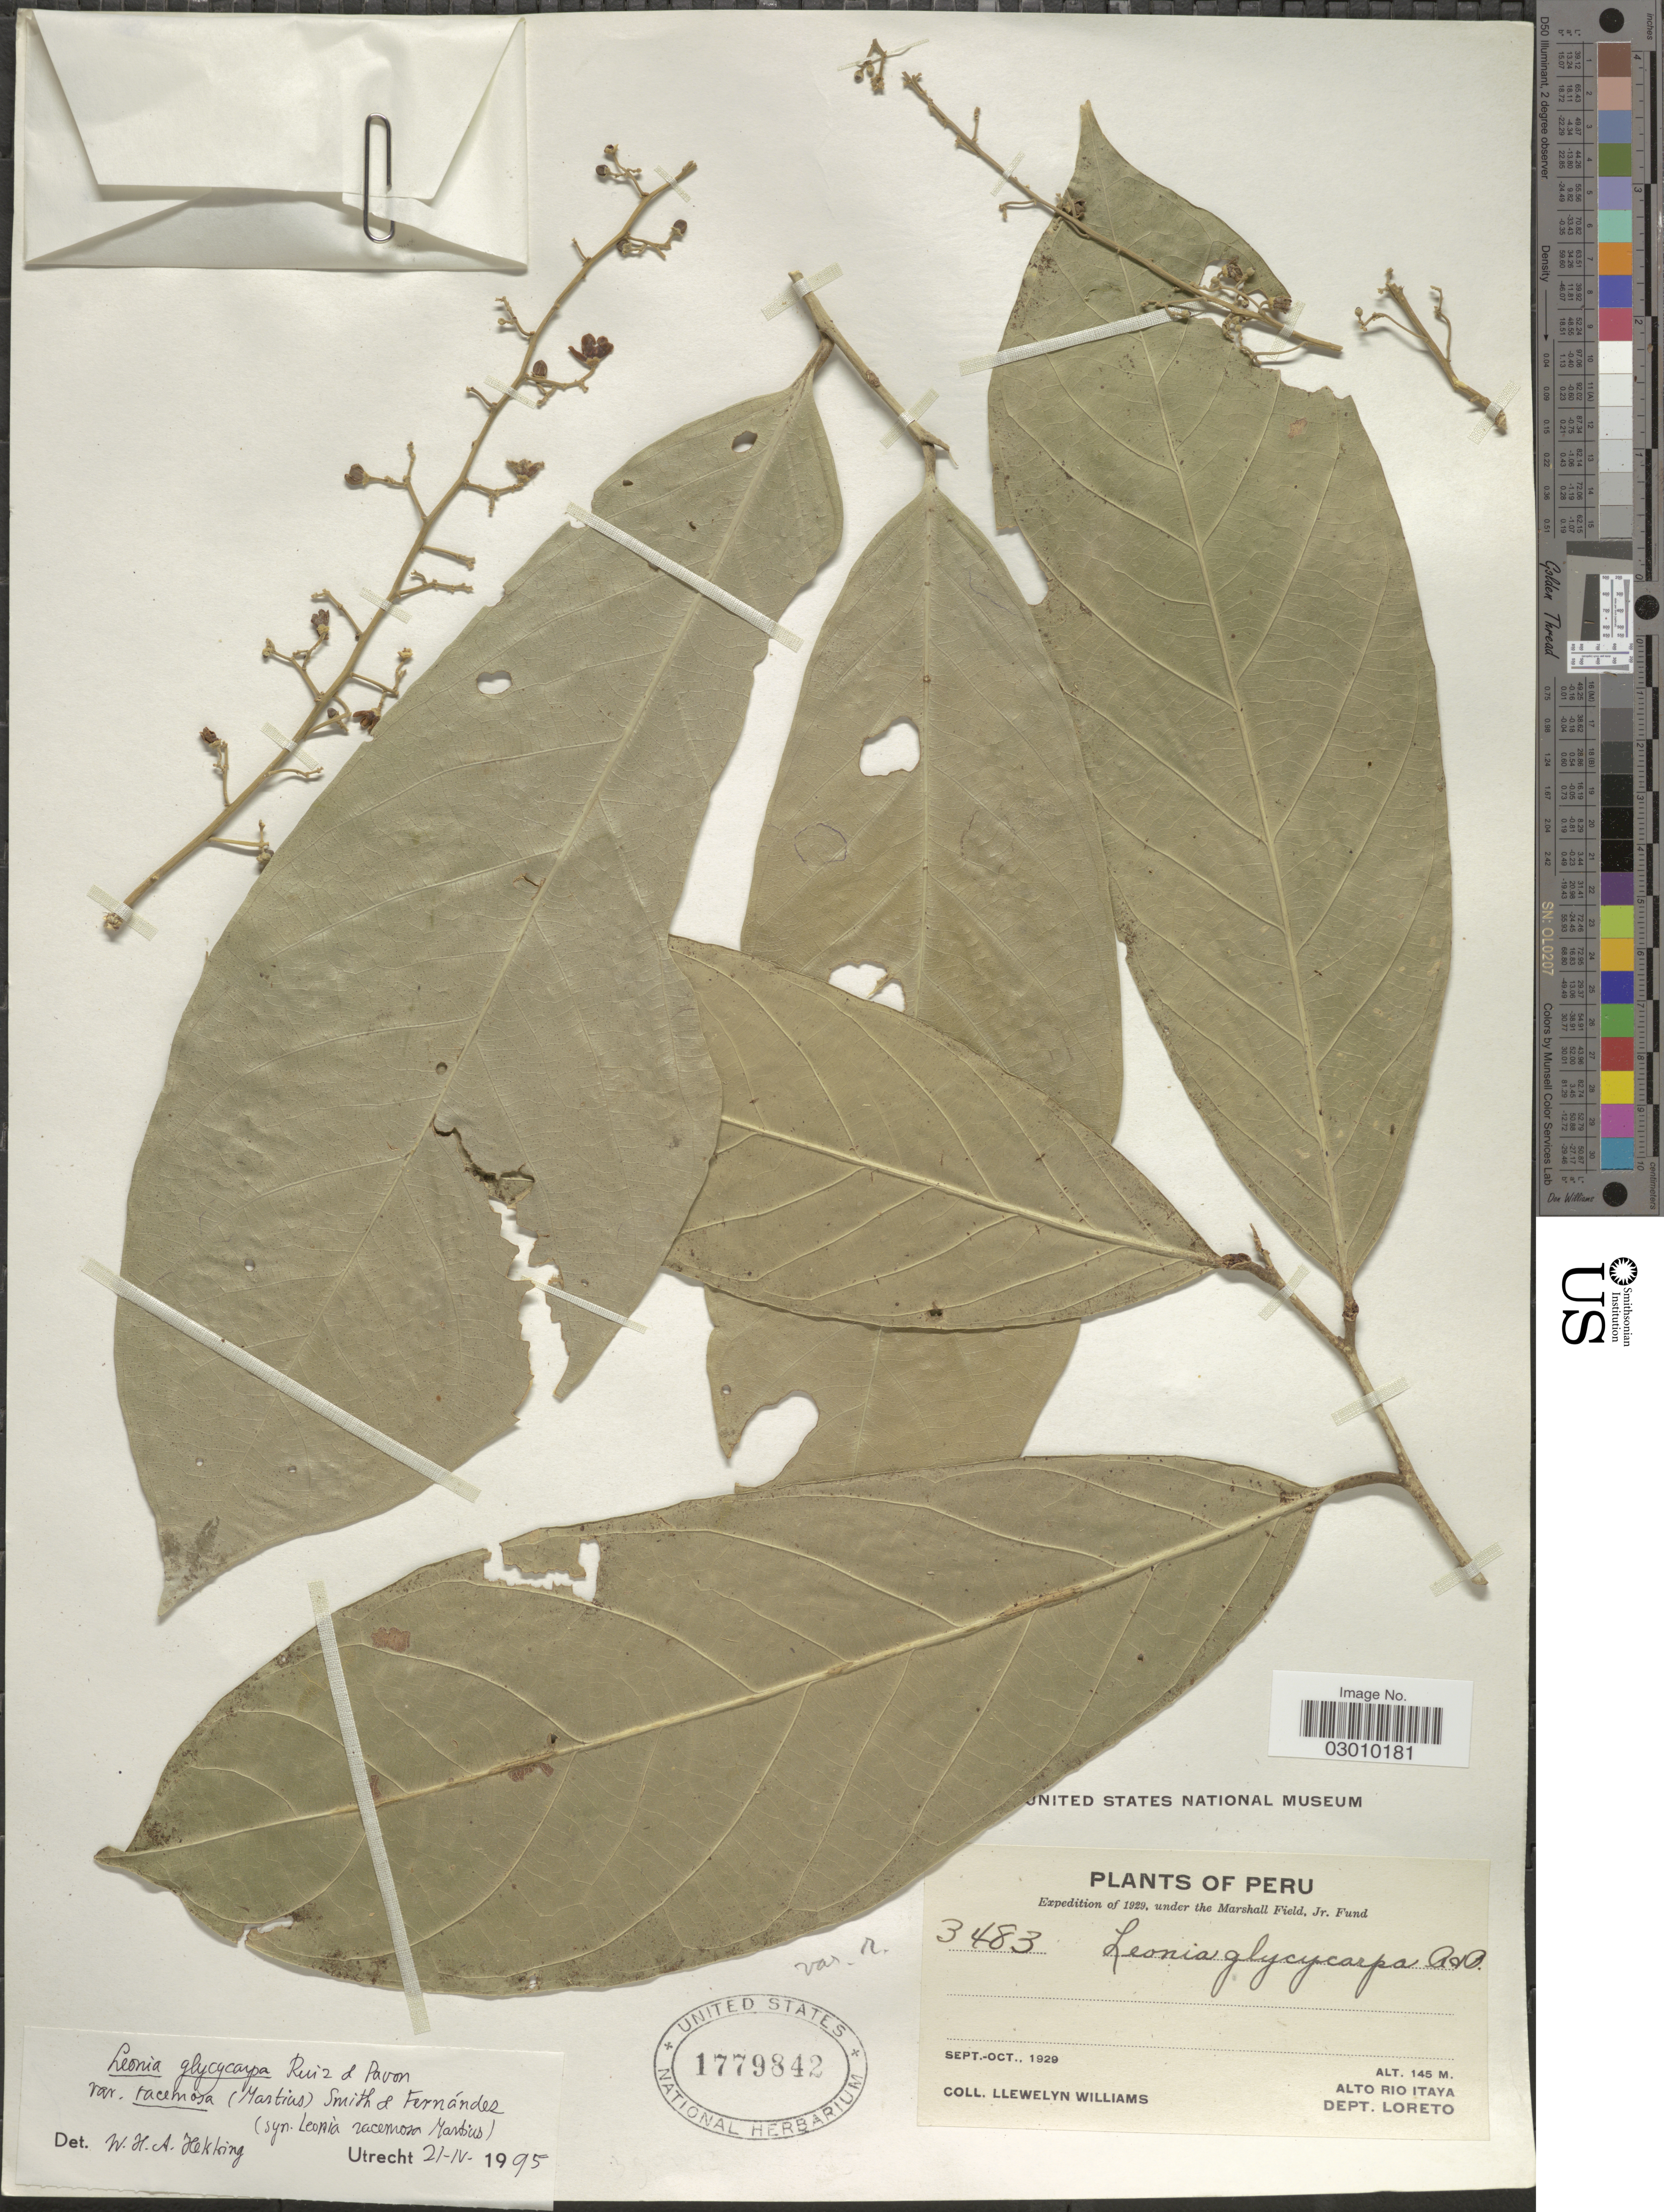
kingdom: Plantae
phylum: Tracheophyta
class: Magnoliopsida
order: Malpighiales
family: Violaceae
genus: Leonia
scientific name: Leonia glycycarpa var. racemosa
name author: (Mart.) L.B. Sm. & A. Fernández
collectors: Ll. Williams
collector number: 3483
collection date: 1929-09/1929-10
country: Peru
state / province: Loreto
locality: Alto Rio Itaya. Dept. Loreto.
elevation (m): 145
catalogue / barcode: US 1779842